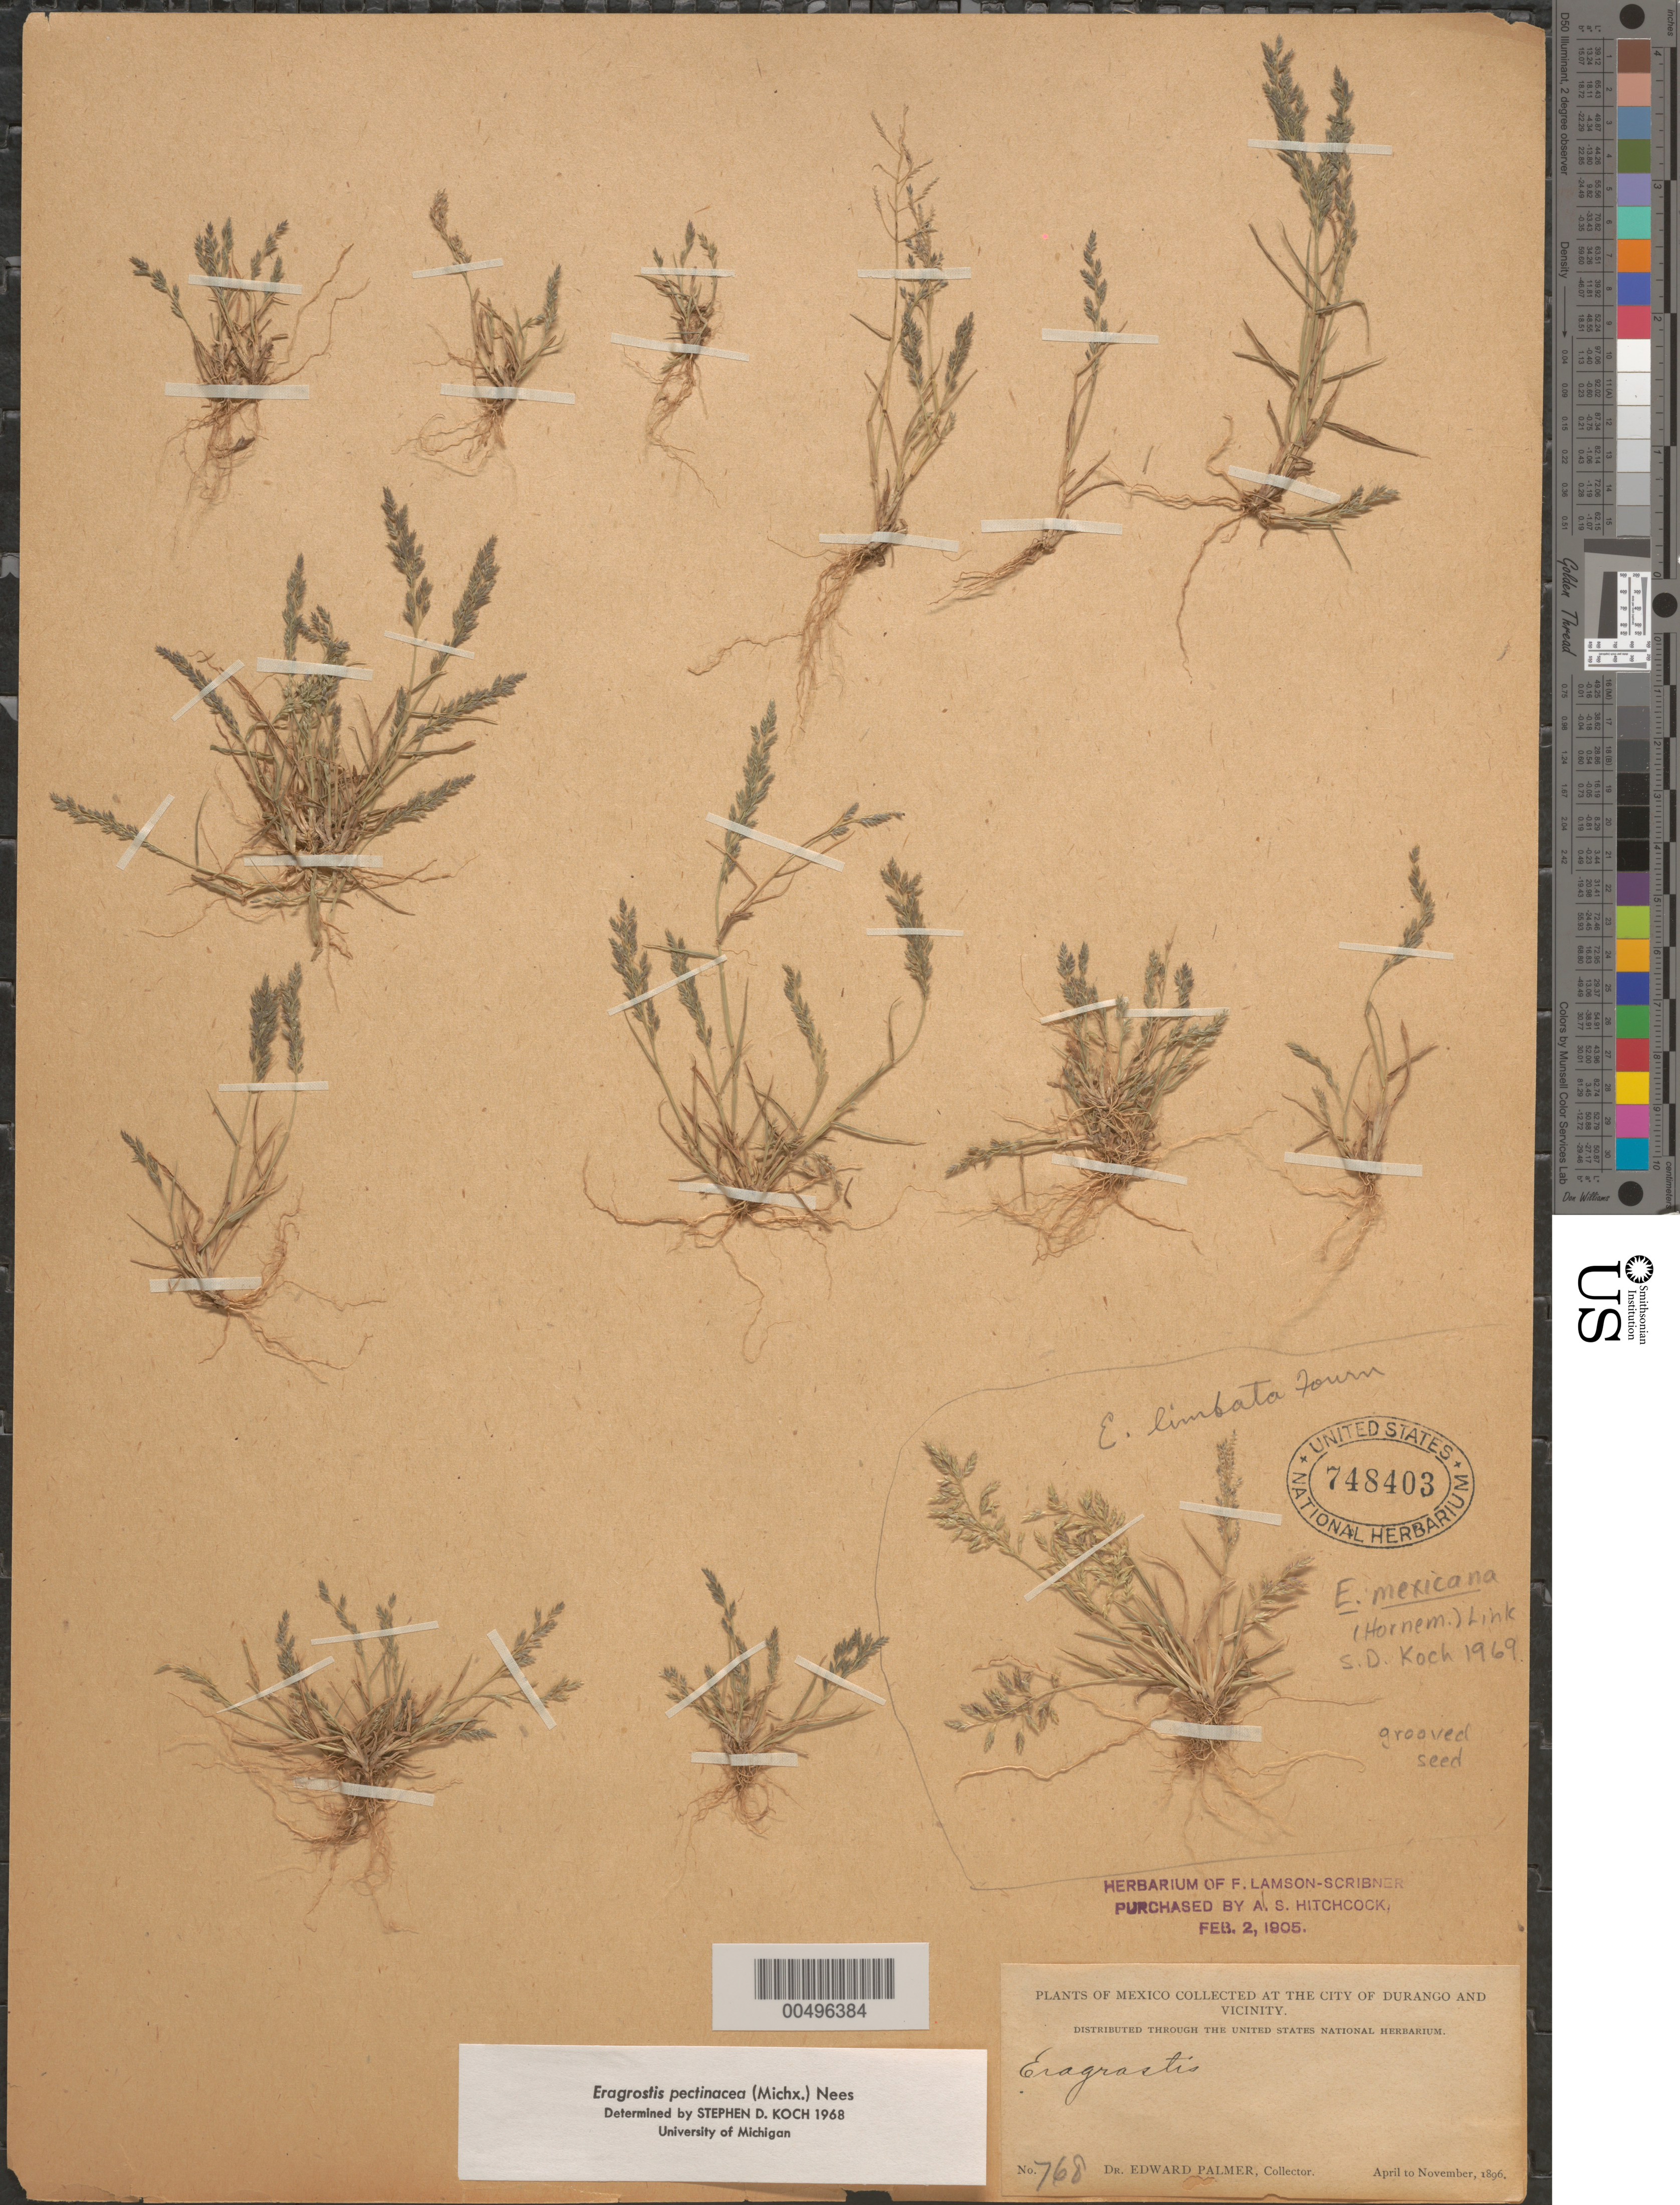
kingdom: Plantae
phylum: Tracheophyta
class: Liliopsida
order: Poales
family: Poaceae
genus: Eragrostis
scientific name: Eragrostis pectinacea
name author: (Michx.) Nees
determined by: Koch, S. D.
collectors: E. Palmer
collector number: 768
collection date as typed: Apr 1896 to Nov 1896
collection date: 1896-04/1896-11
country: Mexico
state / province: Durango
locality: City of Durango and vicinity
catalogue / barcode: US 748403